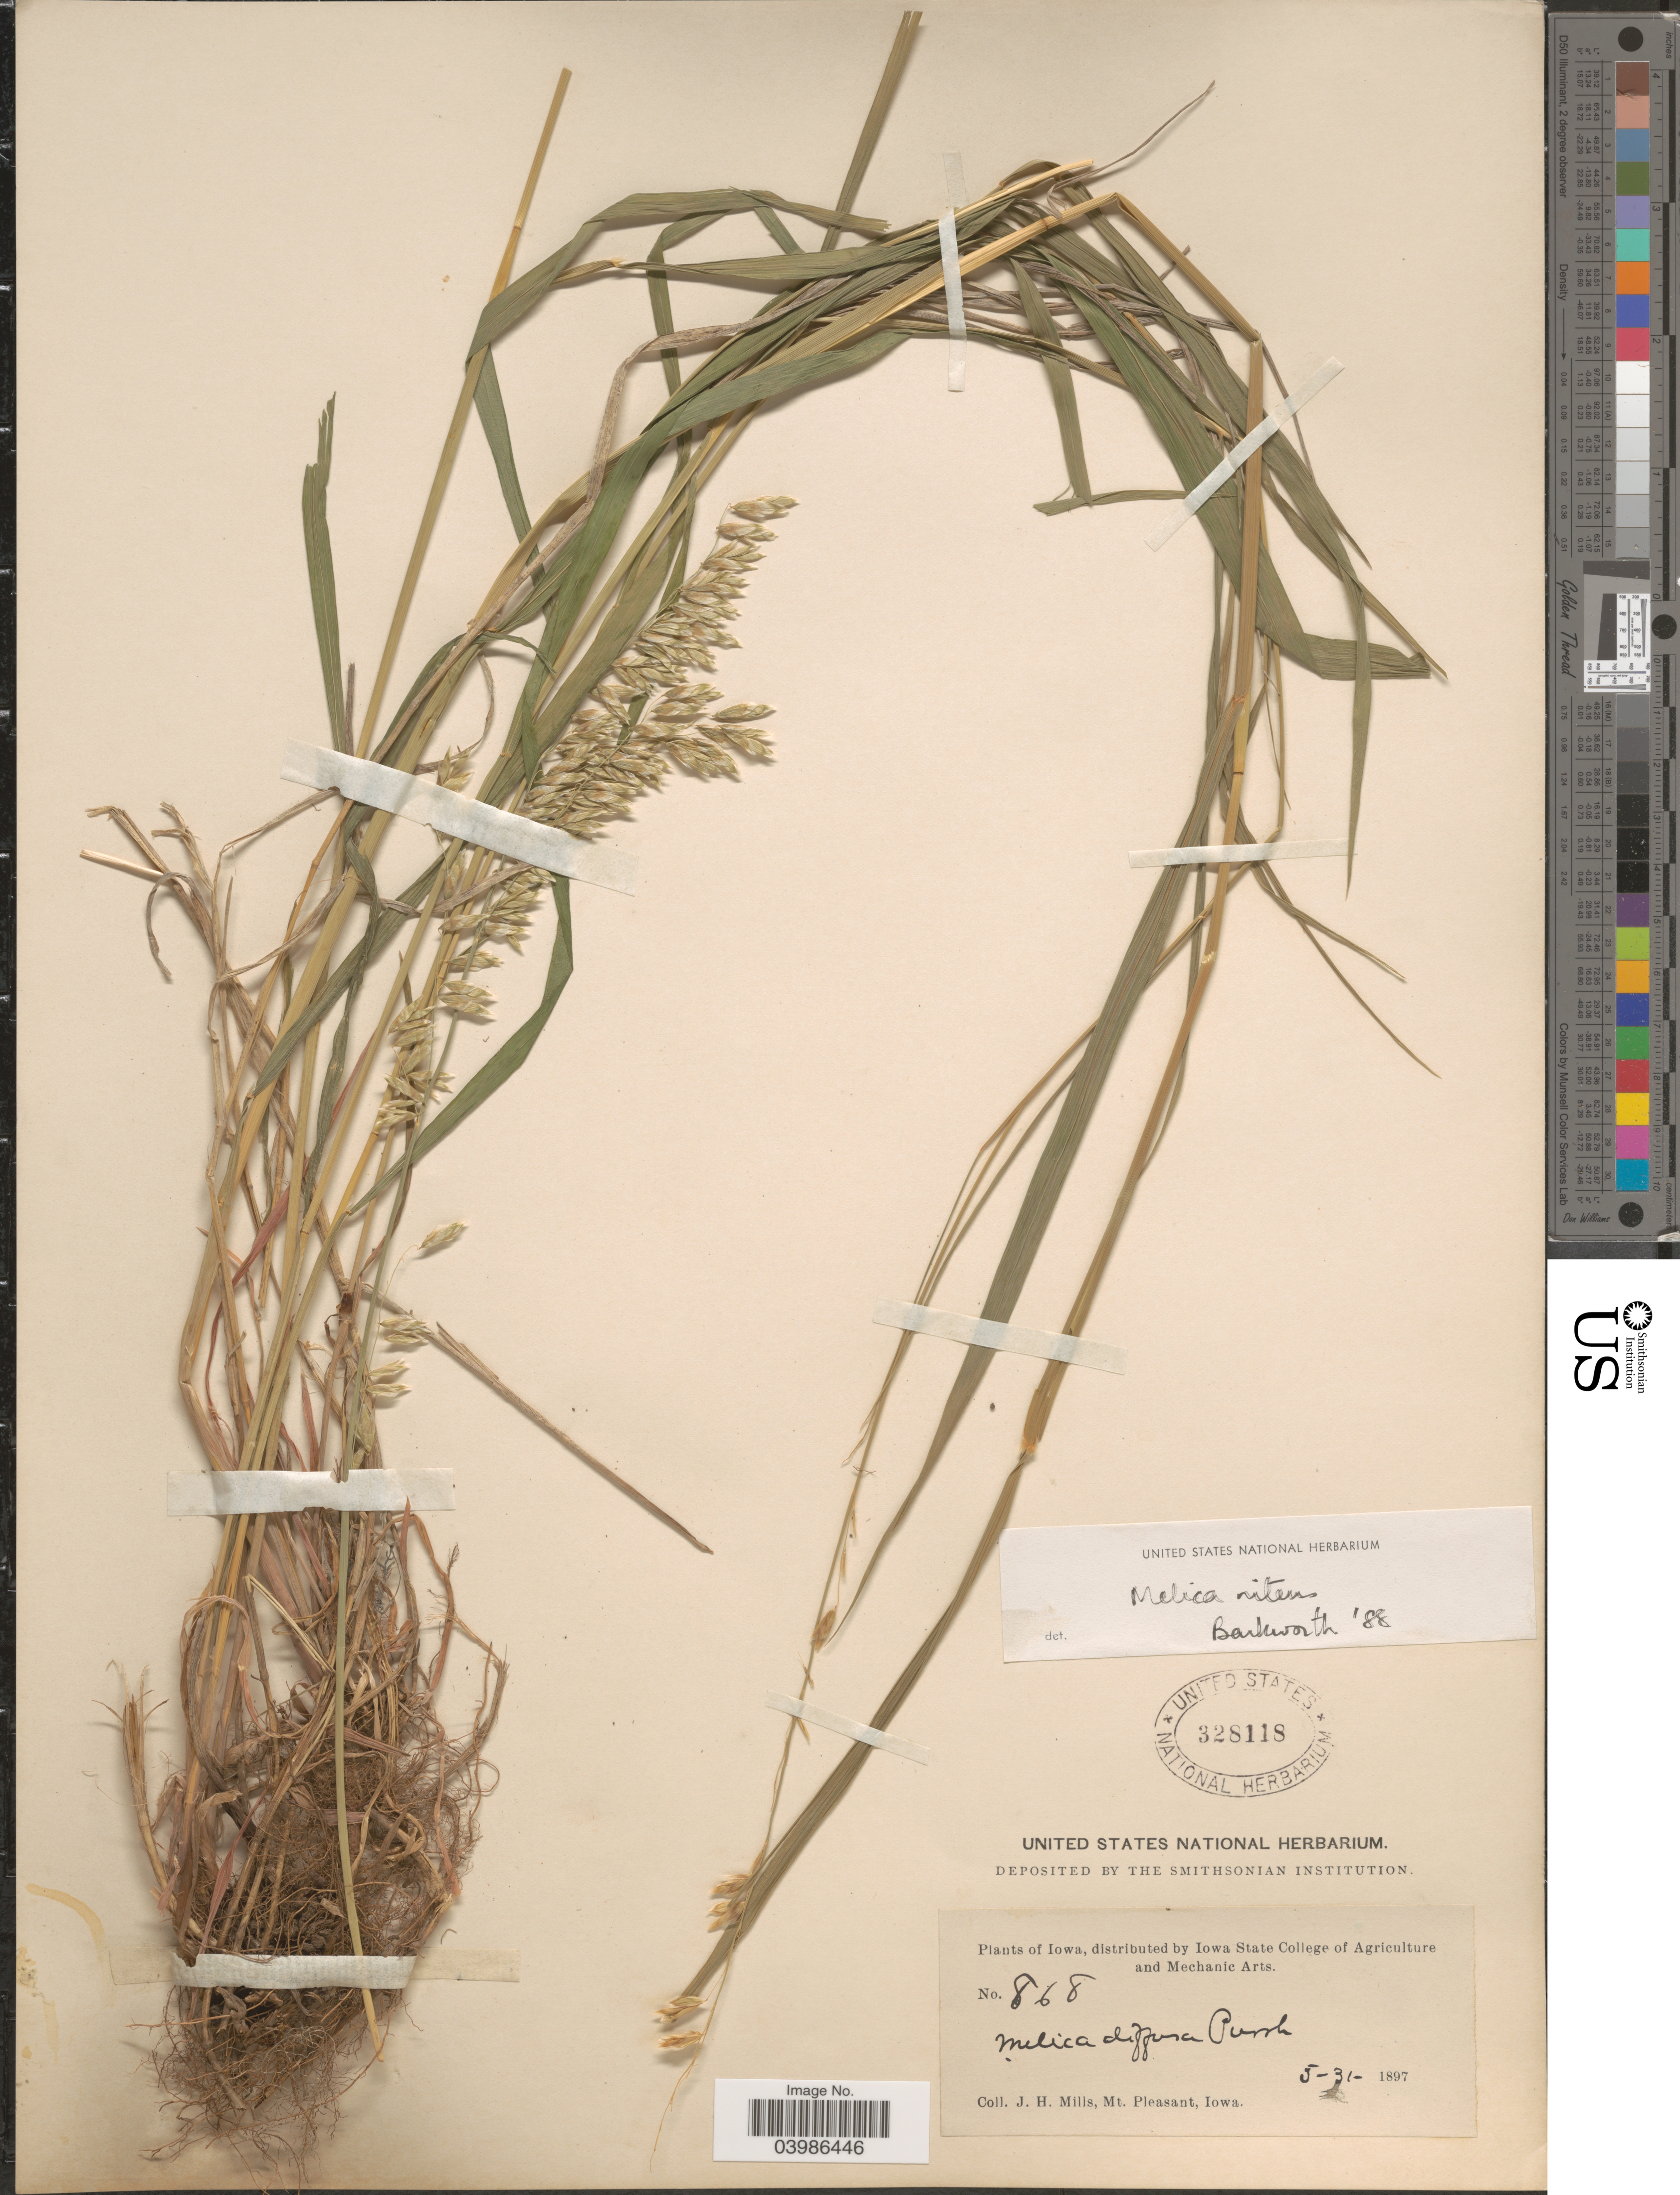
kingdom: Plantae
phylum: Tracheophyta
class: Liliopsida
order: Poales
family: Poaceae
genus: Melica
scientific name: Melica nitens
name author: (Scribn.) Nutt. ex Piper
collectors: J. Mills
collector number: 868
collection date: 1897-05-31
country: United States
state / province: Iowa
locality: Mt. Pleasant.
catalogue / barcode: US 328118